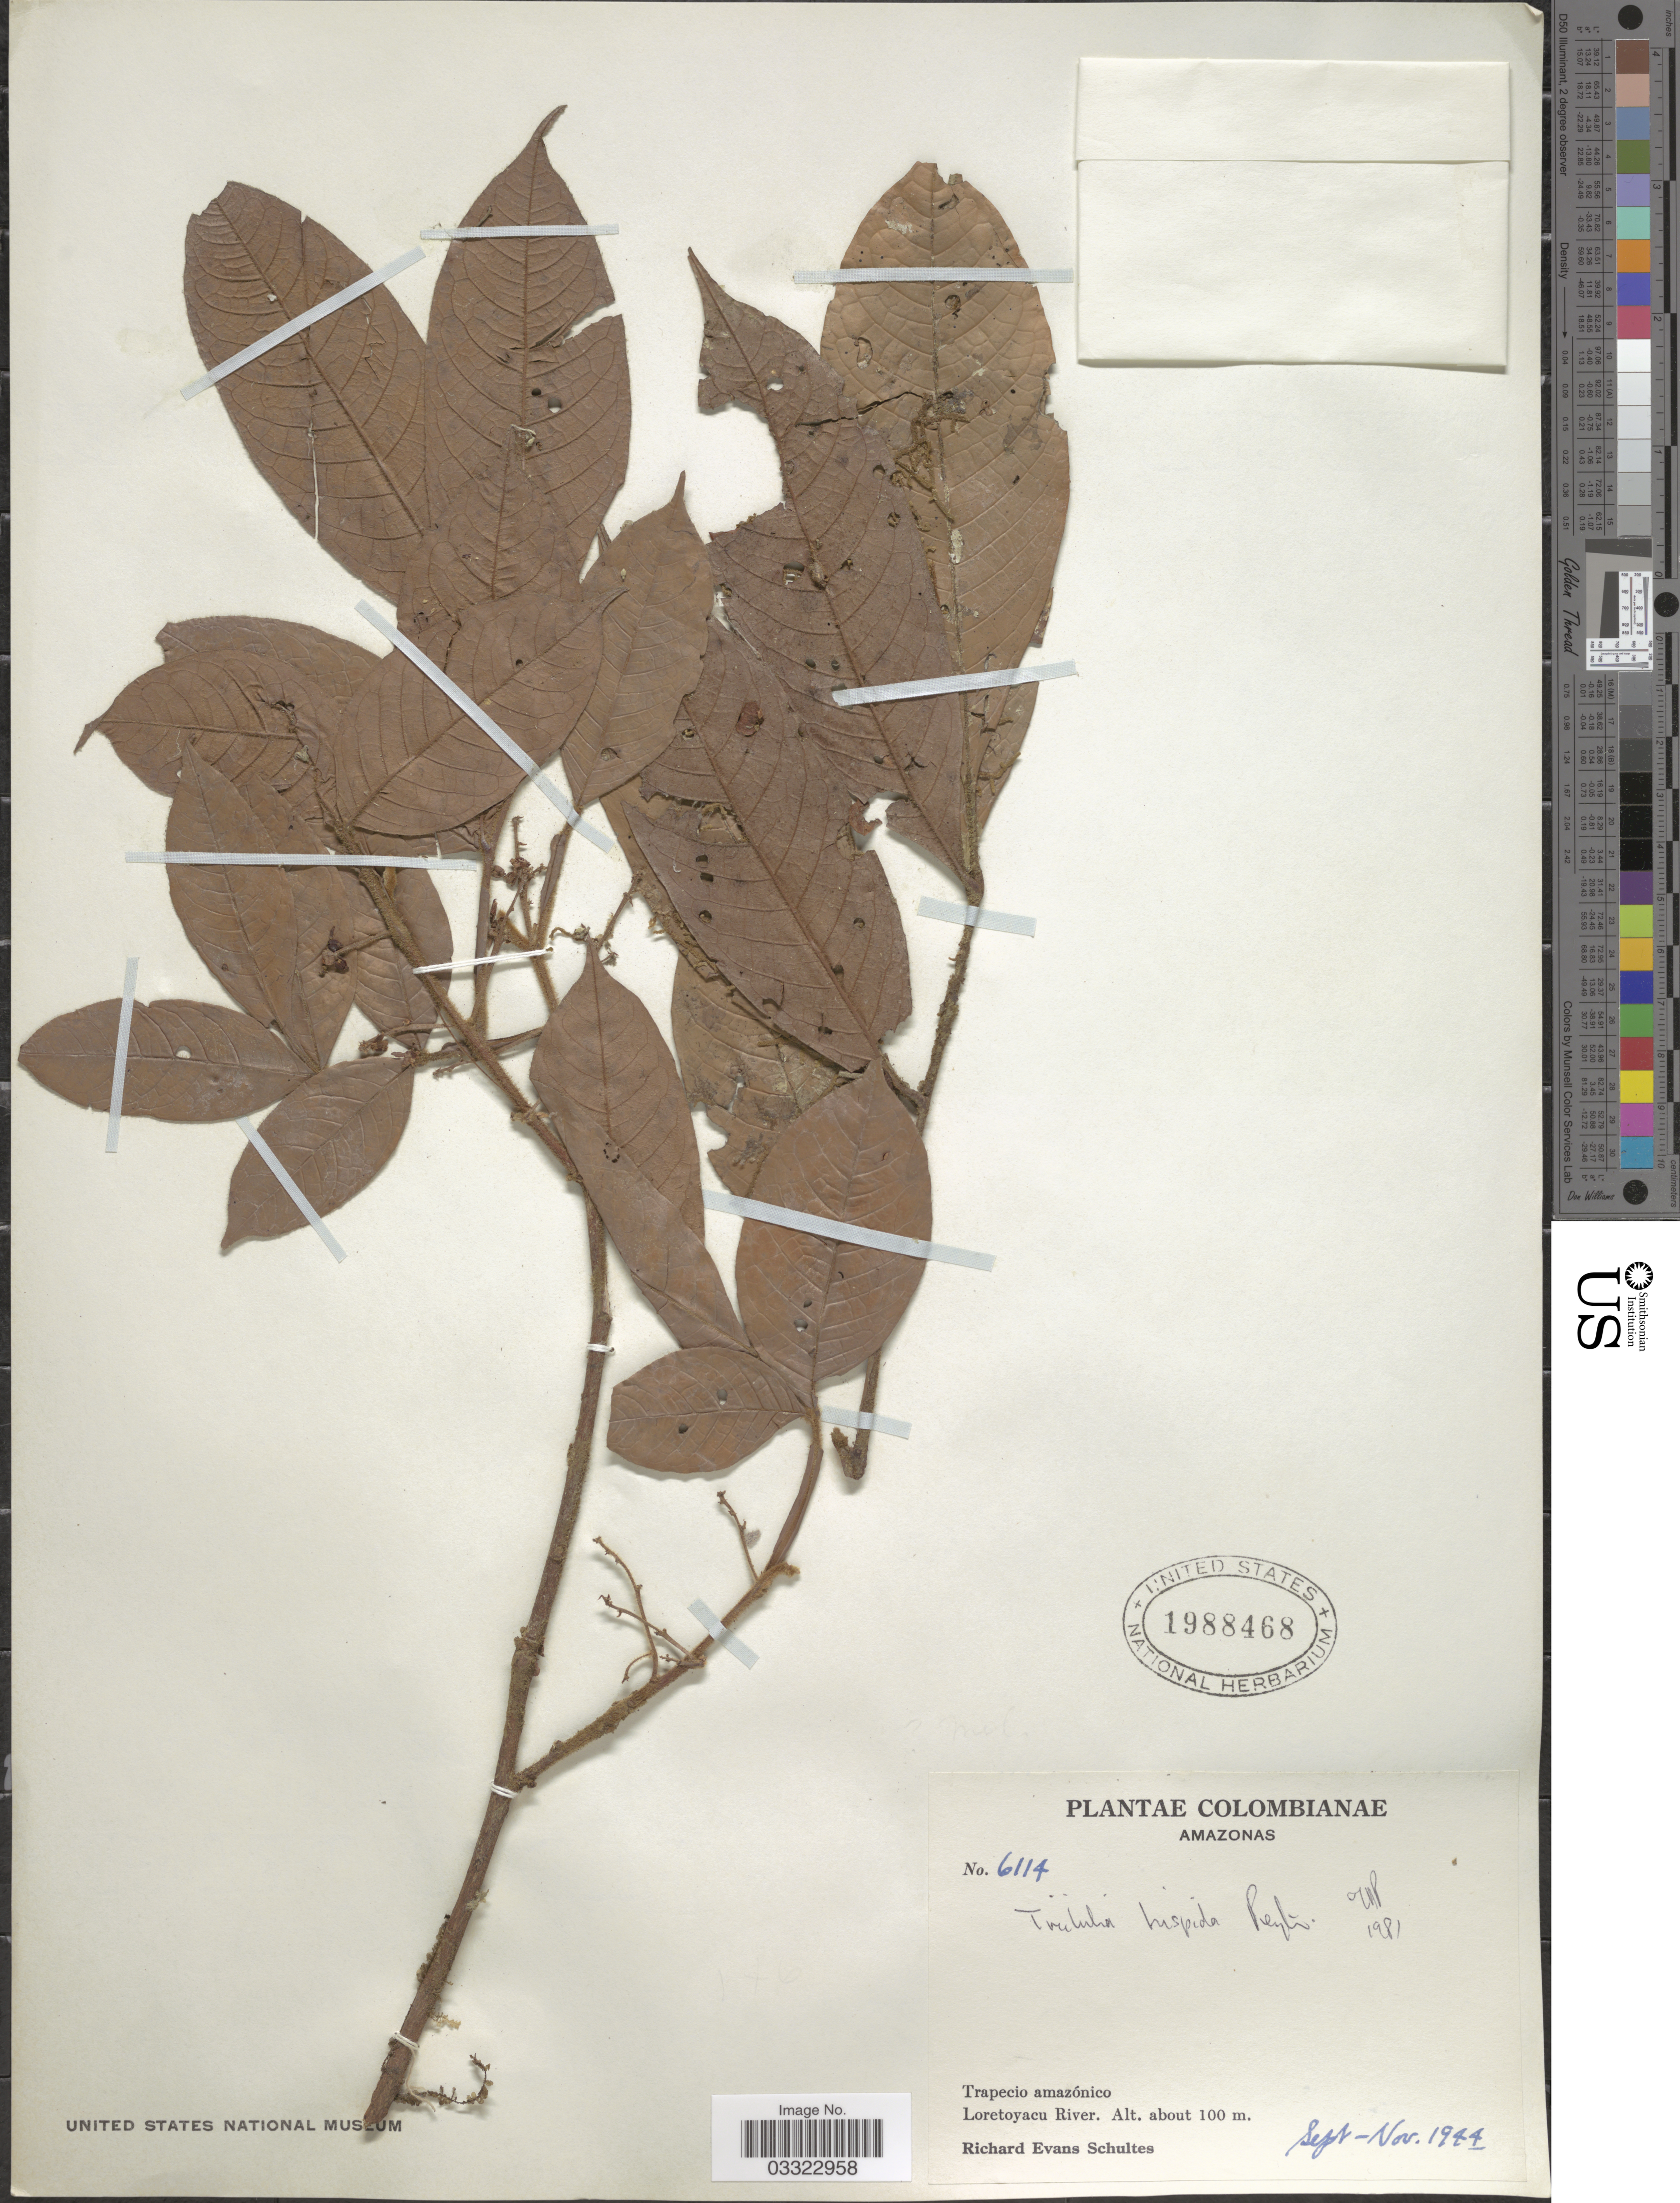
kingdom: Plantae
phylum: Tracheophyta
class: Magnoliopsida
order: Sapindales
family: Meliaceae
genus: Trichilia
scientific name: Trichilia hispida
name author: T.D. Penn.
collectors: R. E. Schultes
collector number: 6114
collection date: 1944-09/1944-11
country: Colombia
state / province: Amazônas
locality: Trapecio amazónico, Loretoyacu River.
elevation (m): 100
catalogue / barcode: US 1988468